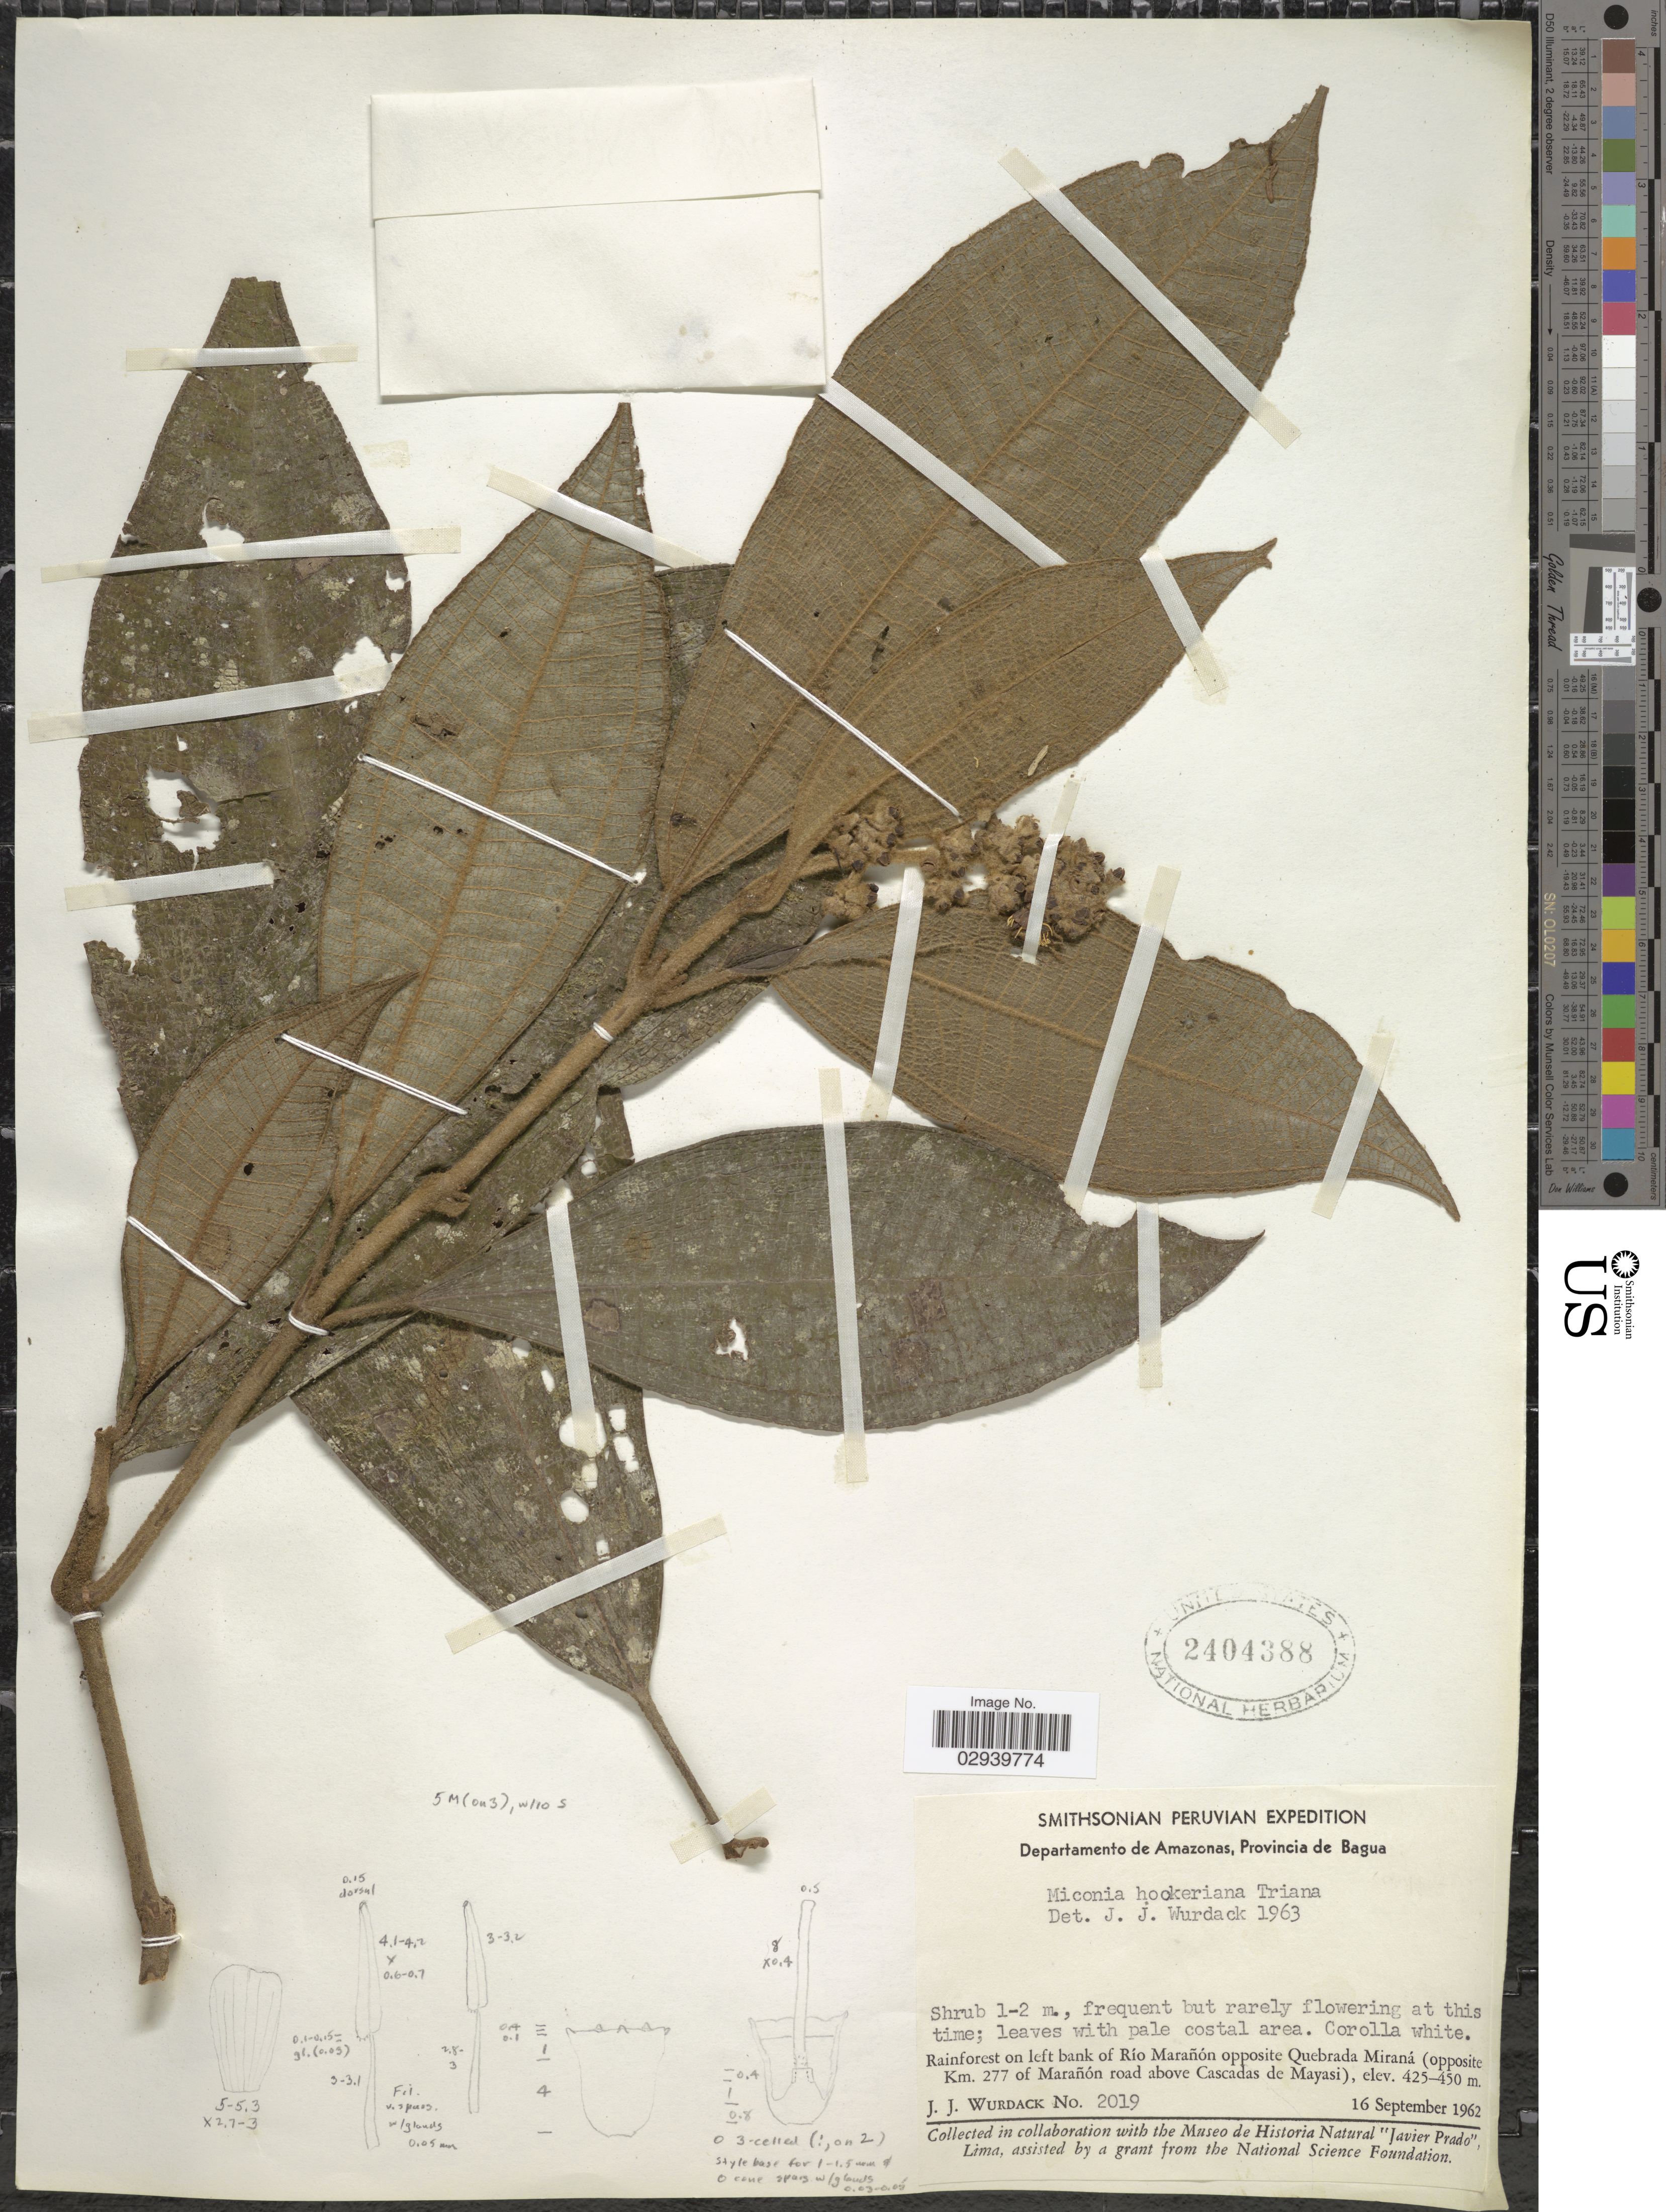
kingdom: Plantae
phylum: Tracheophyta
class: Magnoliopsida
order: Myrtales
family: Melastomataceae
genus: Miconia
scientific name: Miconia hookeriana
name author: Triana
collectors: J. J. Wurdack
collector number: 2019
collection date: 1962-09-16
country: Peru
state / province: Amazonas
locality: Departamento de Amazonas, Provincia de Bagua. Rainforest on left bank of Río Marañón opposite Quebrada Miraná (opposite Km. 277 of Marañón road above Cascadas de Mayasi).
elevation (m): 425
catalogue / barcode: US 2404388